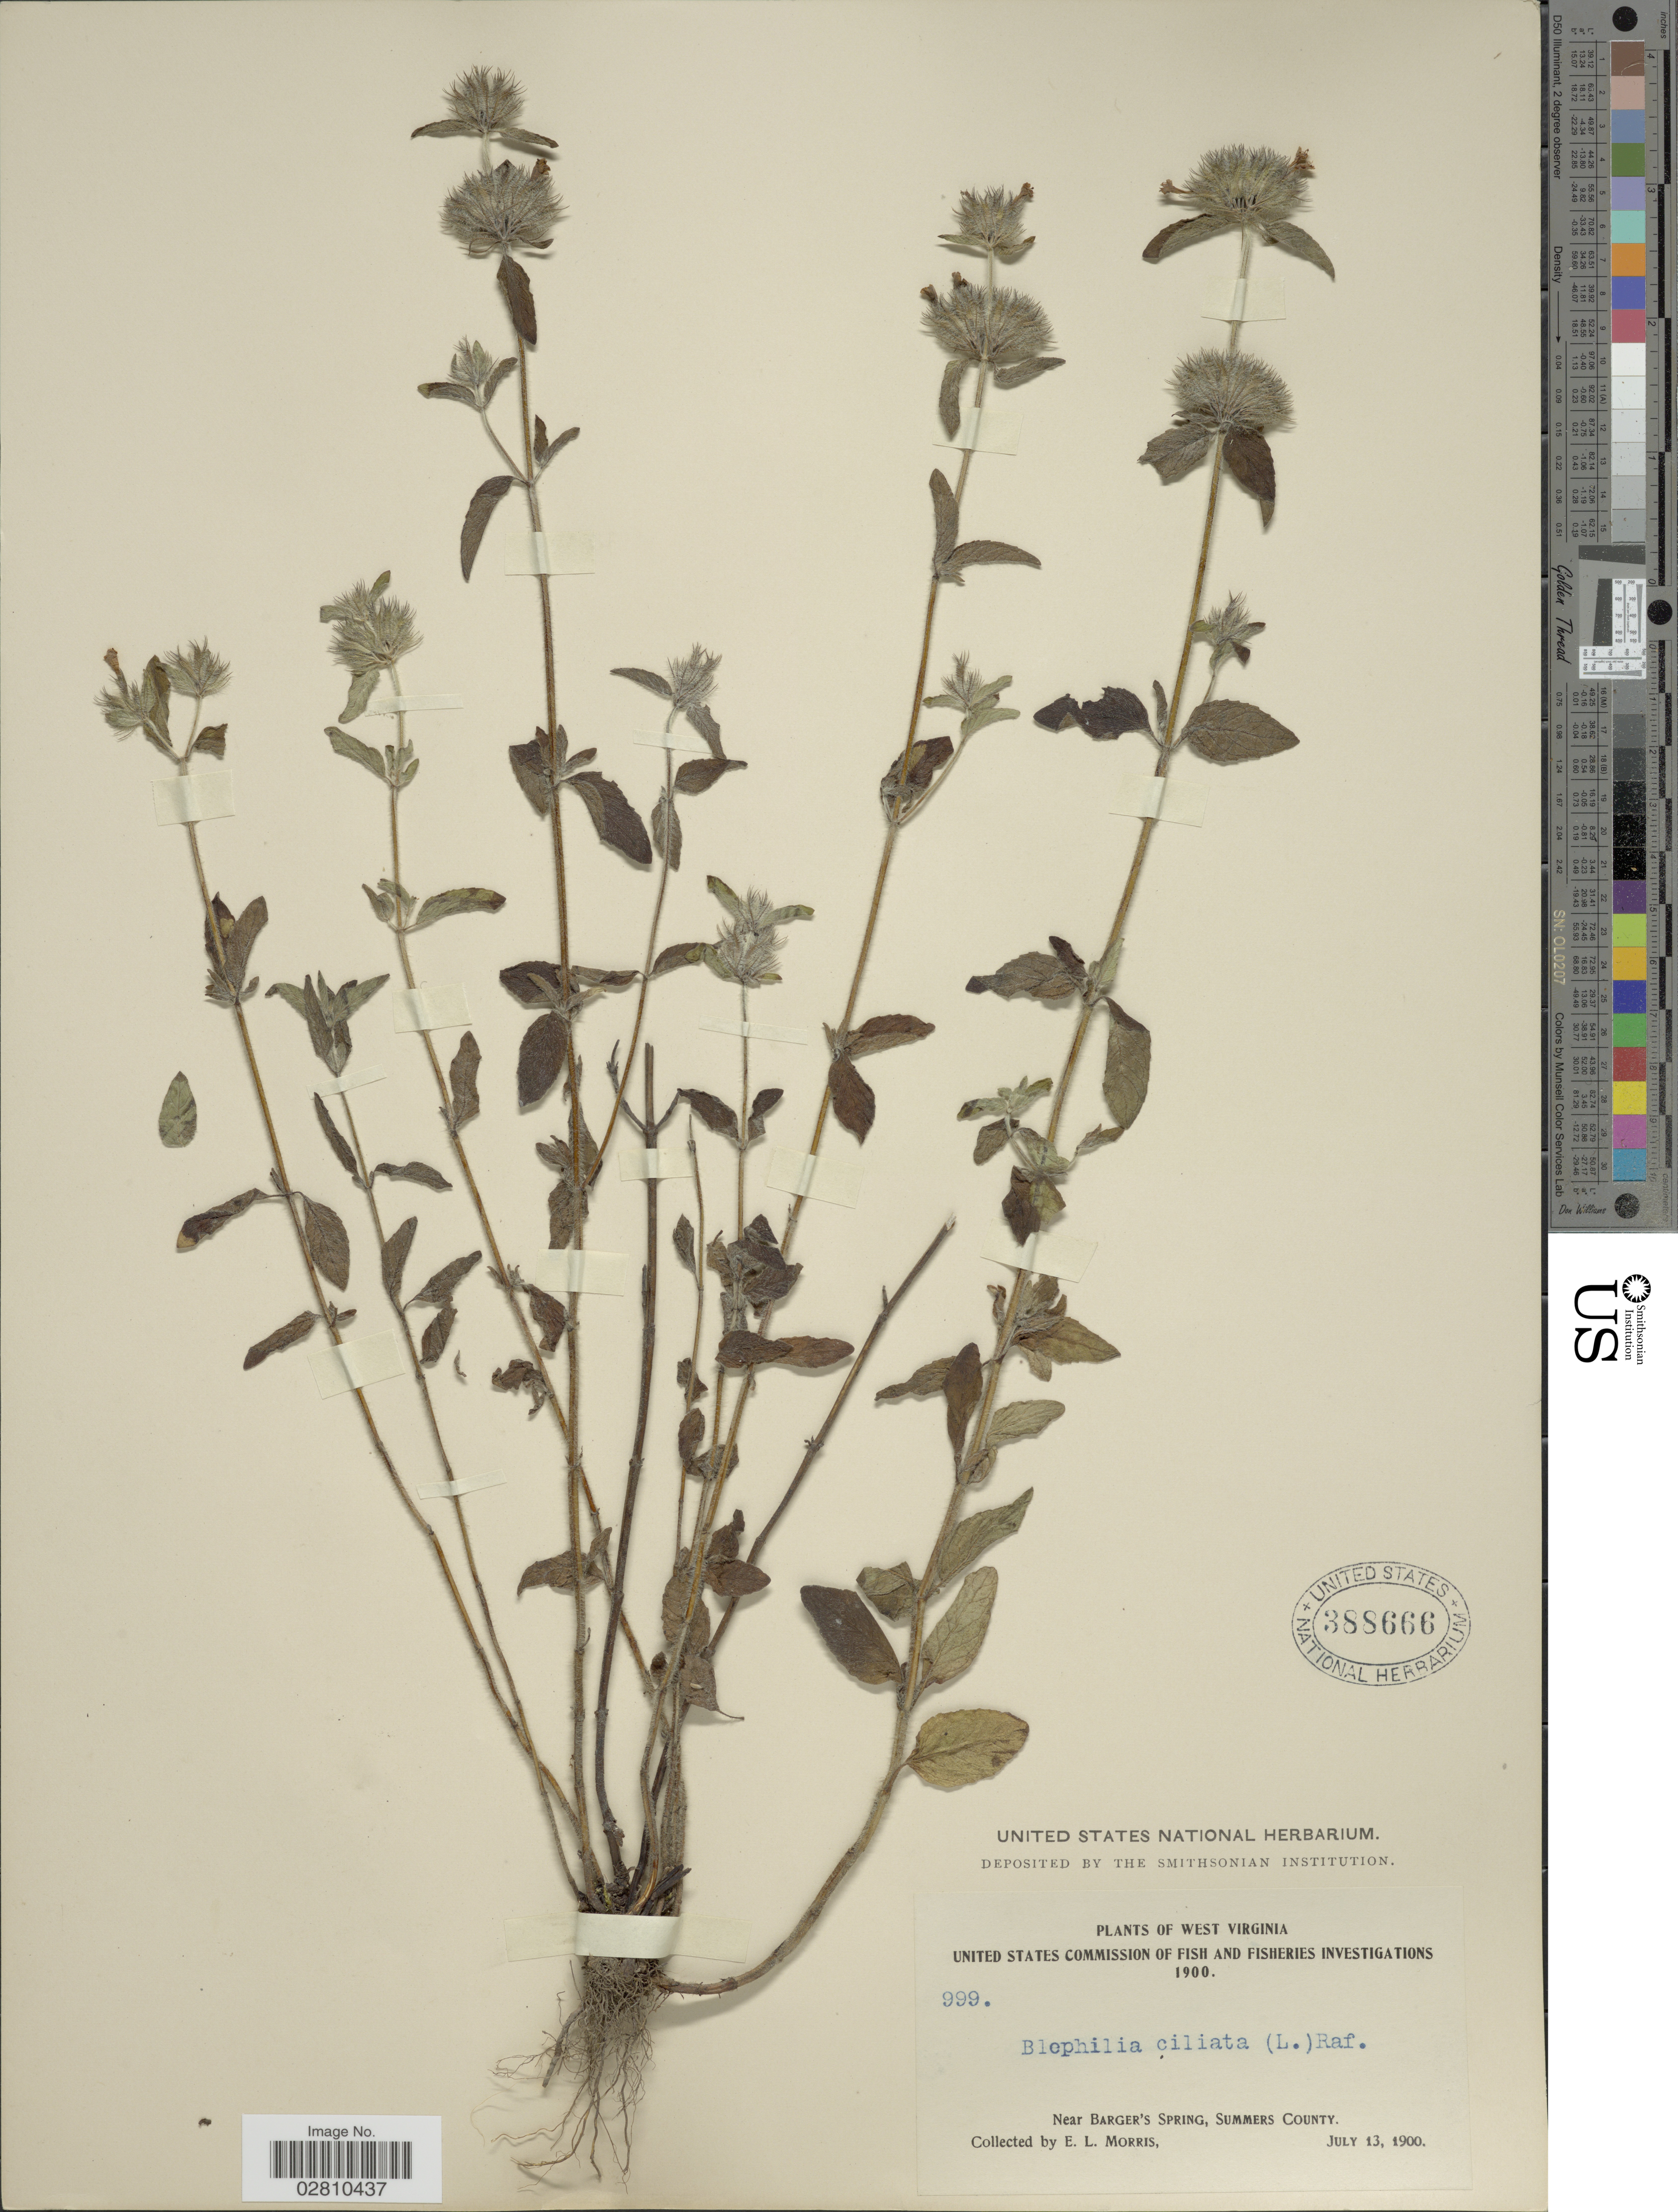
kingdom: Plantae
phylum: Tracheophyta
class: Magnoliopsida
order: Lamiales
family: Lamiaceae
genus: Clinopodium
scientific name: Clinopodium vulgare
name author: L.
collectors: E. Morris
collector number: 999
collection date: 1900-07-13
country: United States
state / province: West Virginia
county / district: Summers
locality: Near Barger's Spring, Summers County.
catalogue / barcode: US 388666